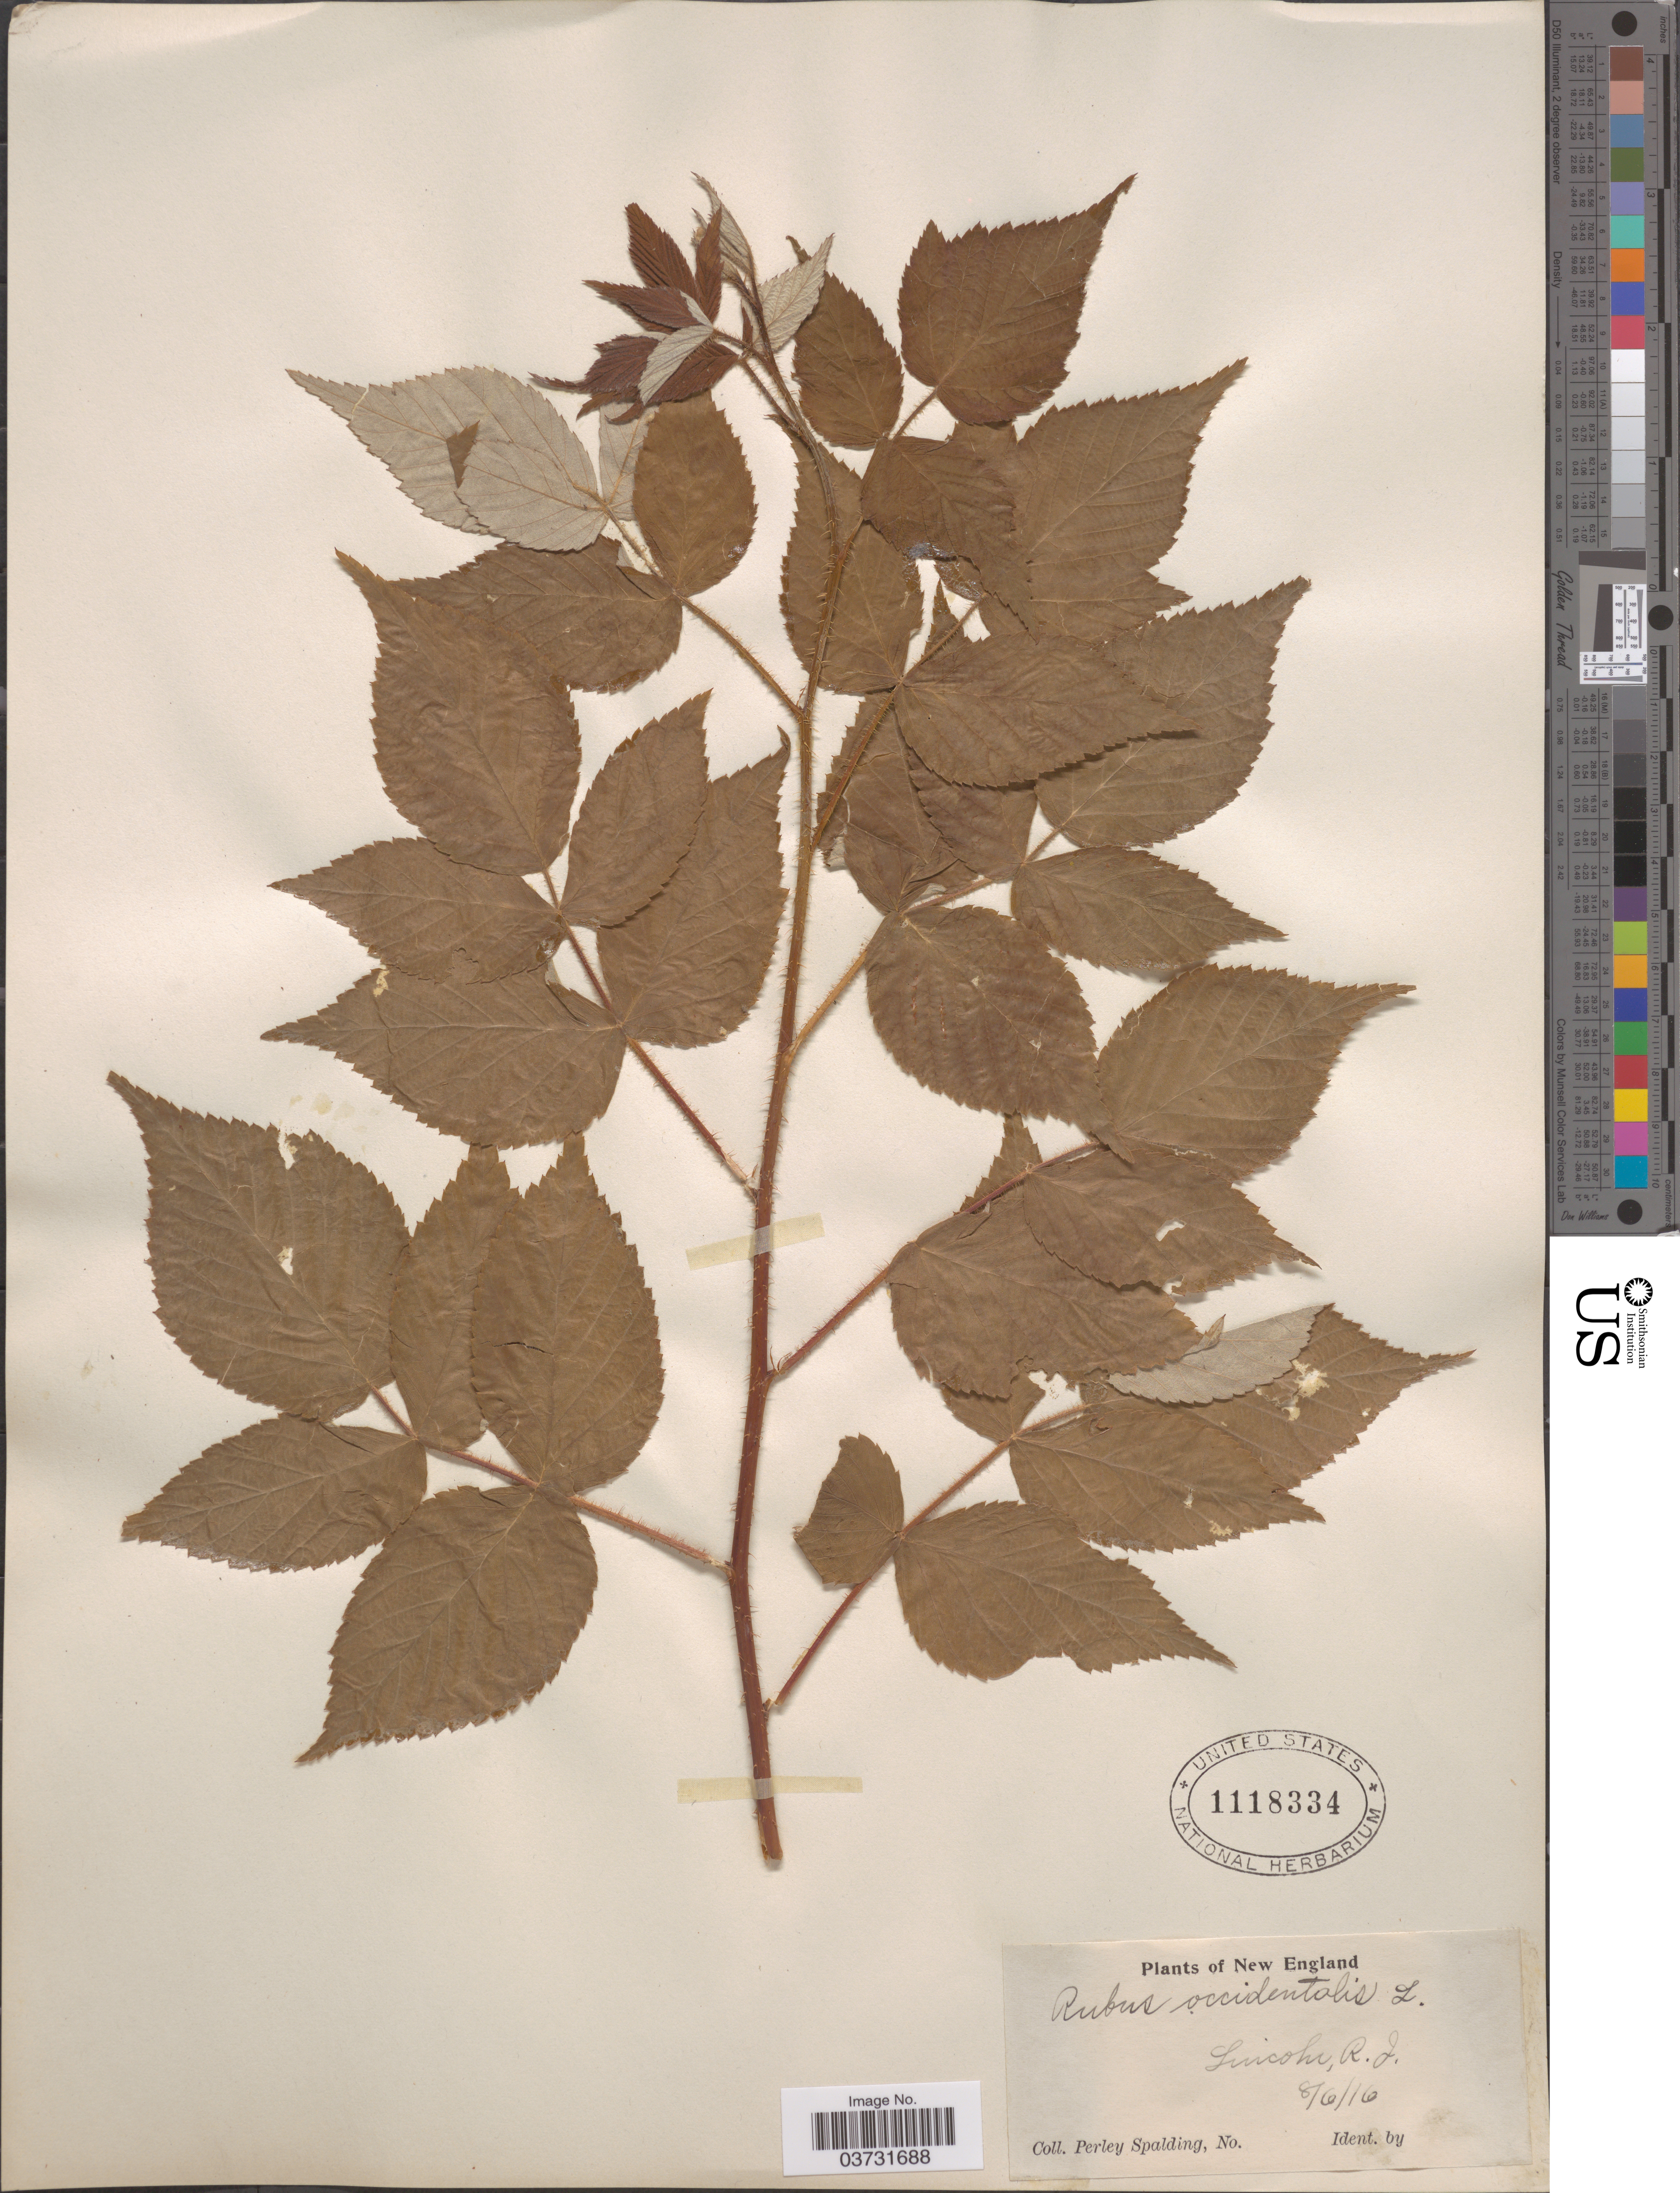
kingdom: Plantae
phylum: Tracheophyta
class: Magnoliopsida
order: Rosales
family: Rosaceae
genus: Rubus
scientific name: Rubus occidentalis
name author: L.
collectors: P. Spalding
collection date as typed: Transcribed d/m/y: 6/8/16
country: United States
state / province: Rhode Island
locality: New England. Lincoln.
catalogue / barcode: US 1118334